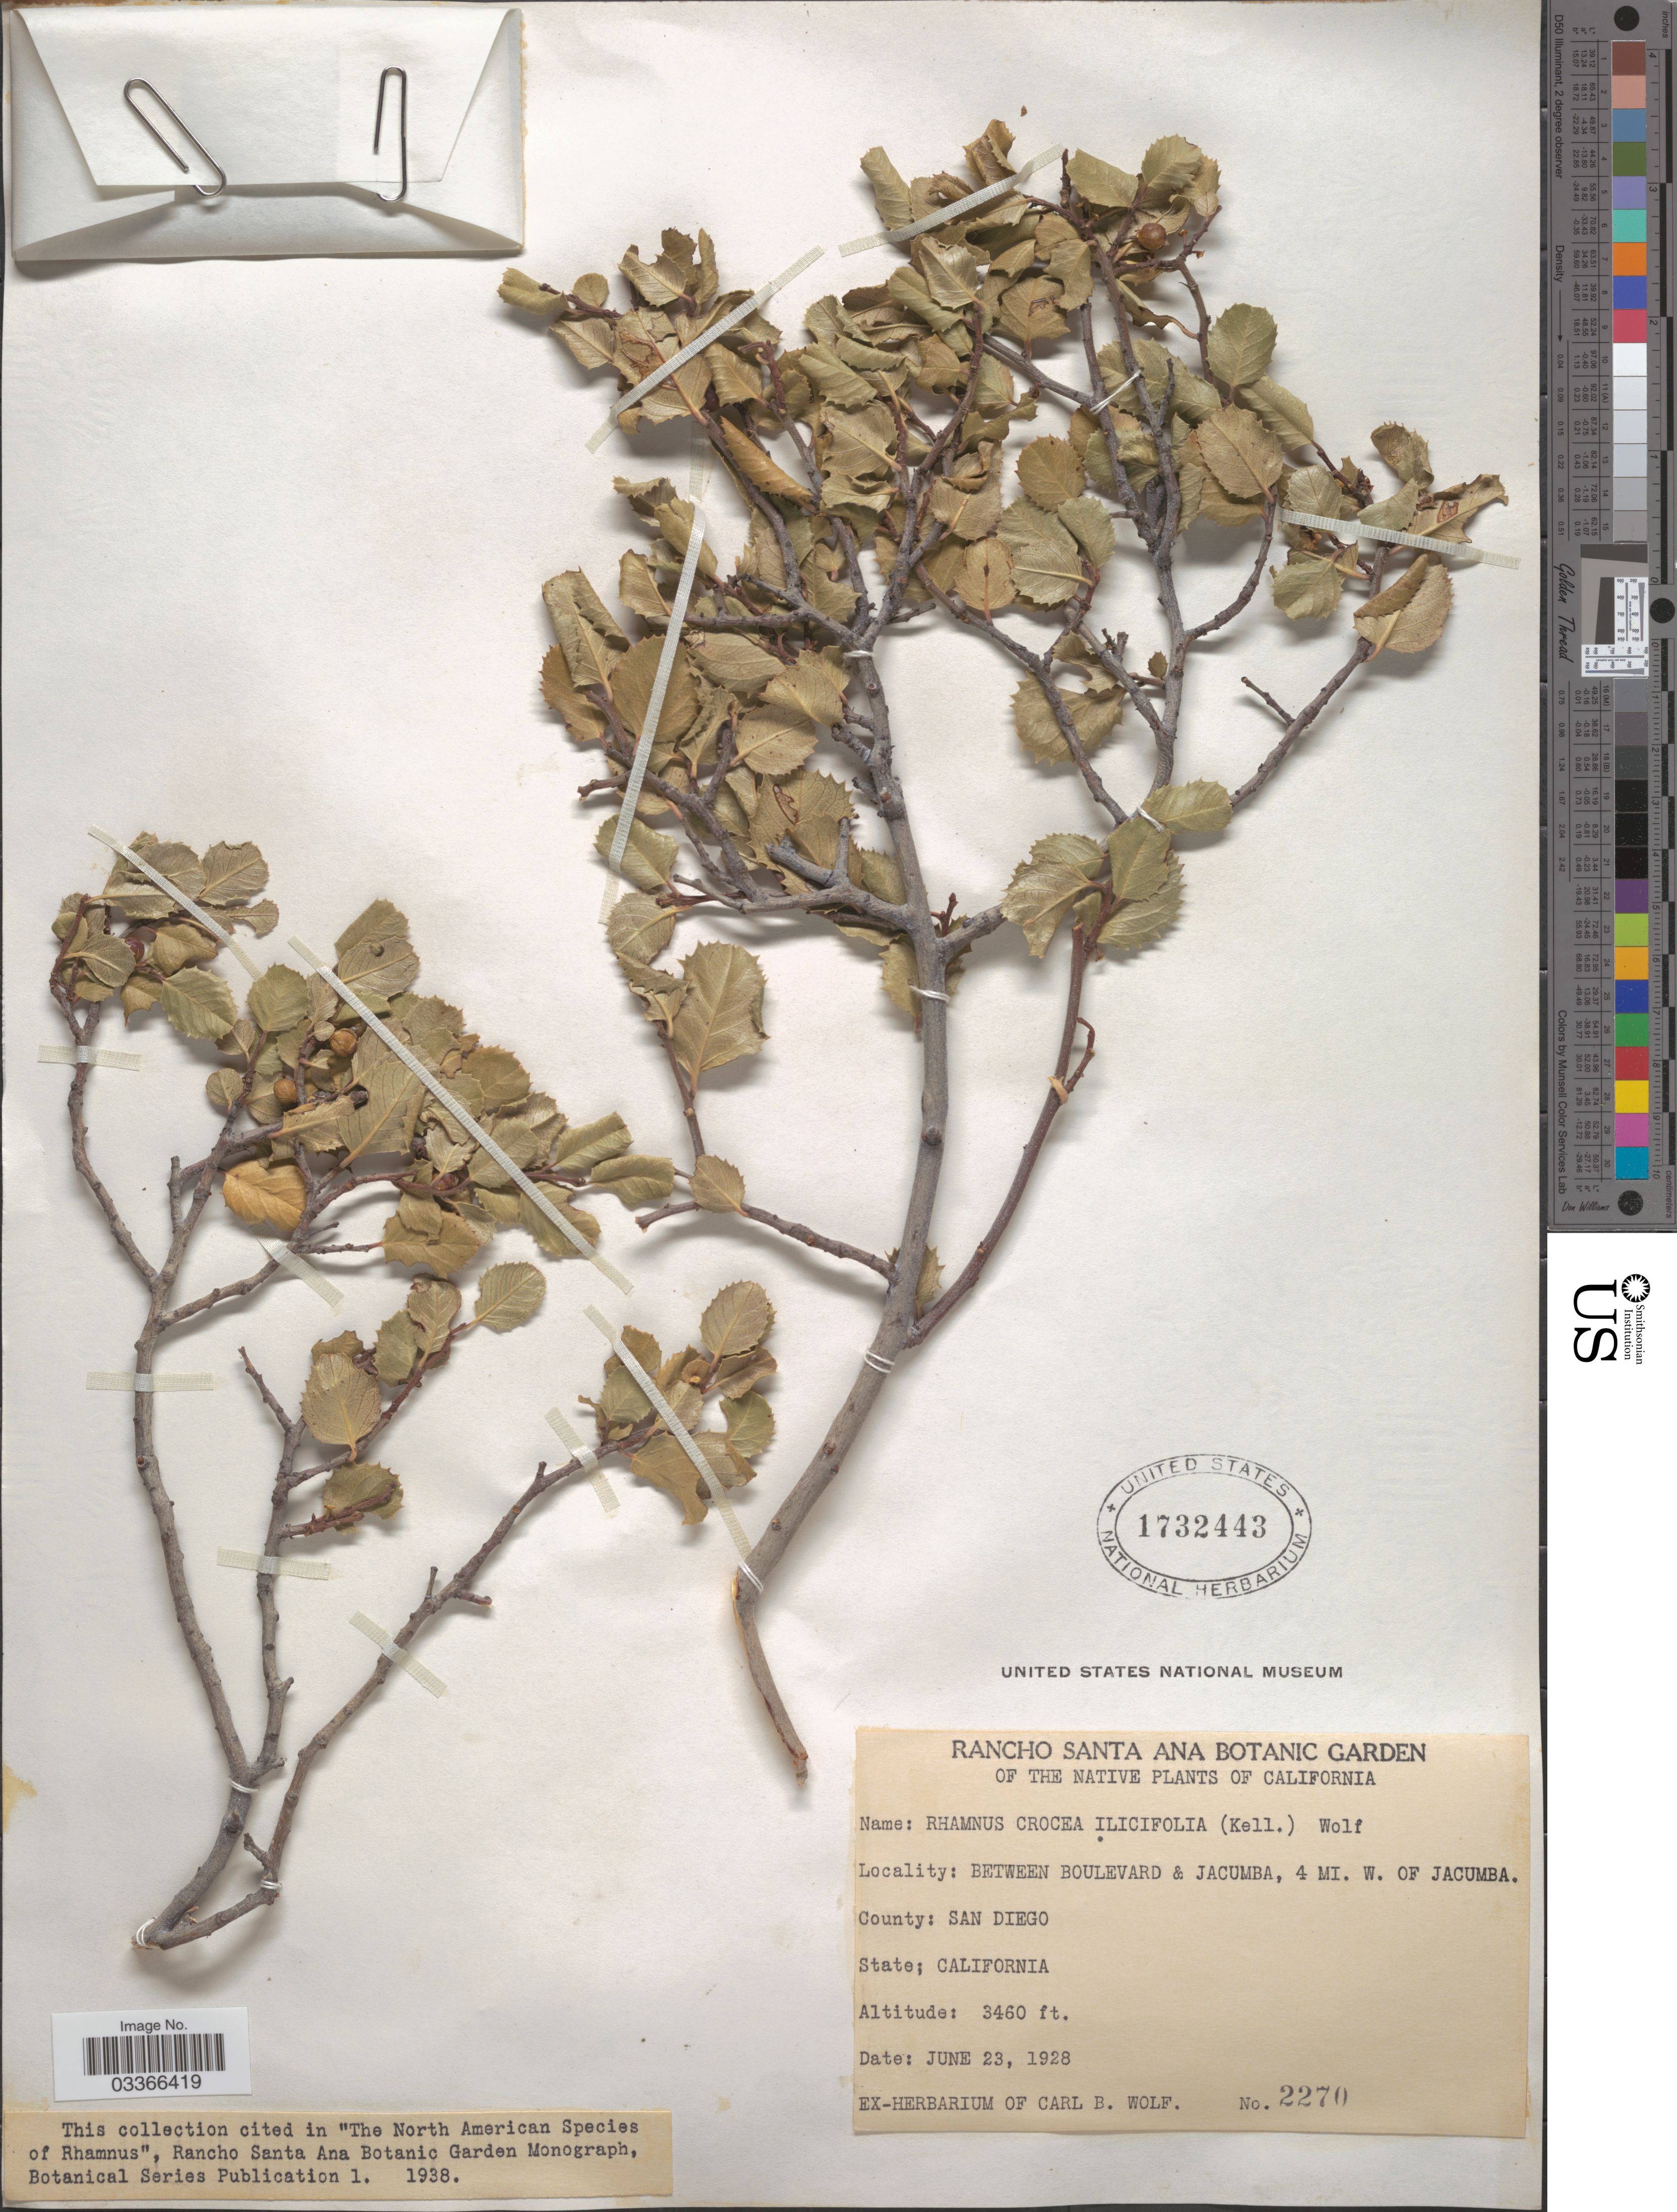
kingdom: Plantae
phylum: Tracheophyta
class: Magnoliopsida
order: Rosales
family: Rhamnaceae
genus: Rhamnus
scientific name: Rhamnus crocea var. ilicifolia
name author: (Kellogg) Greene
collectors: ex herb. Carl B. Wolf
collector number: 2270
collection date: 1928-06-23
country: United States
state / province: California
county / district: San Diego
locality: Between Boulevard & Jacumba, 4 mi. W. of Jacumba. County: San Diego.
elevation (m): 1055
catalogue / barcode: US 1732443